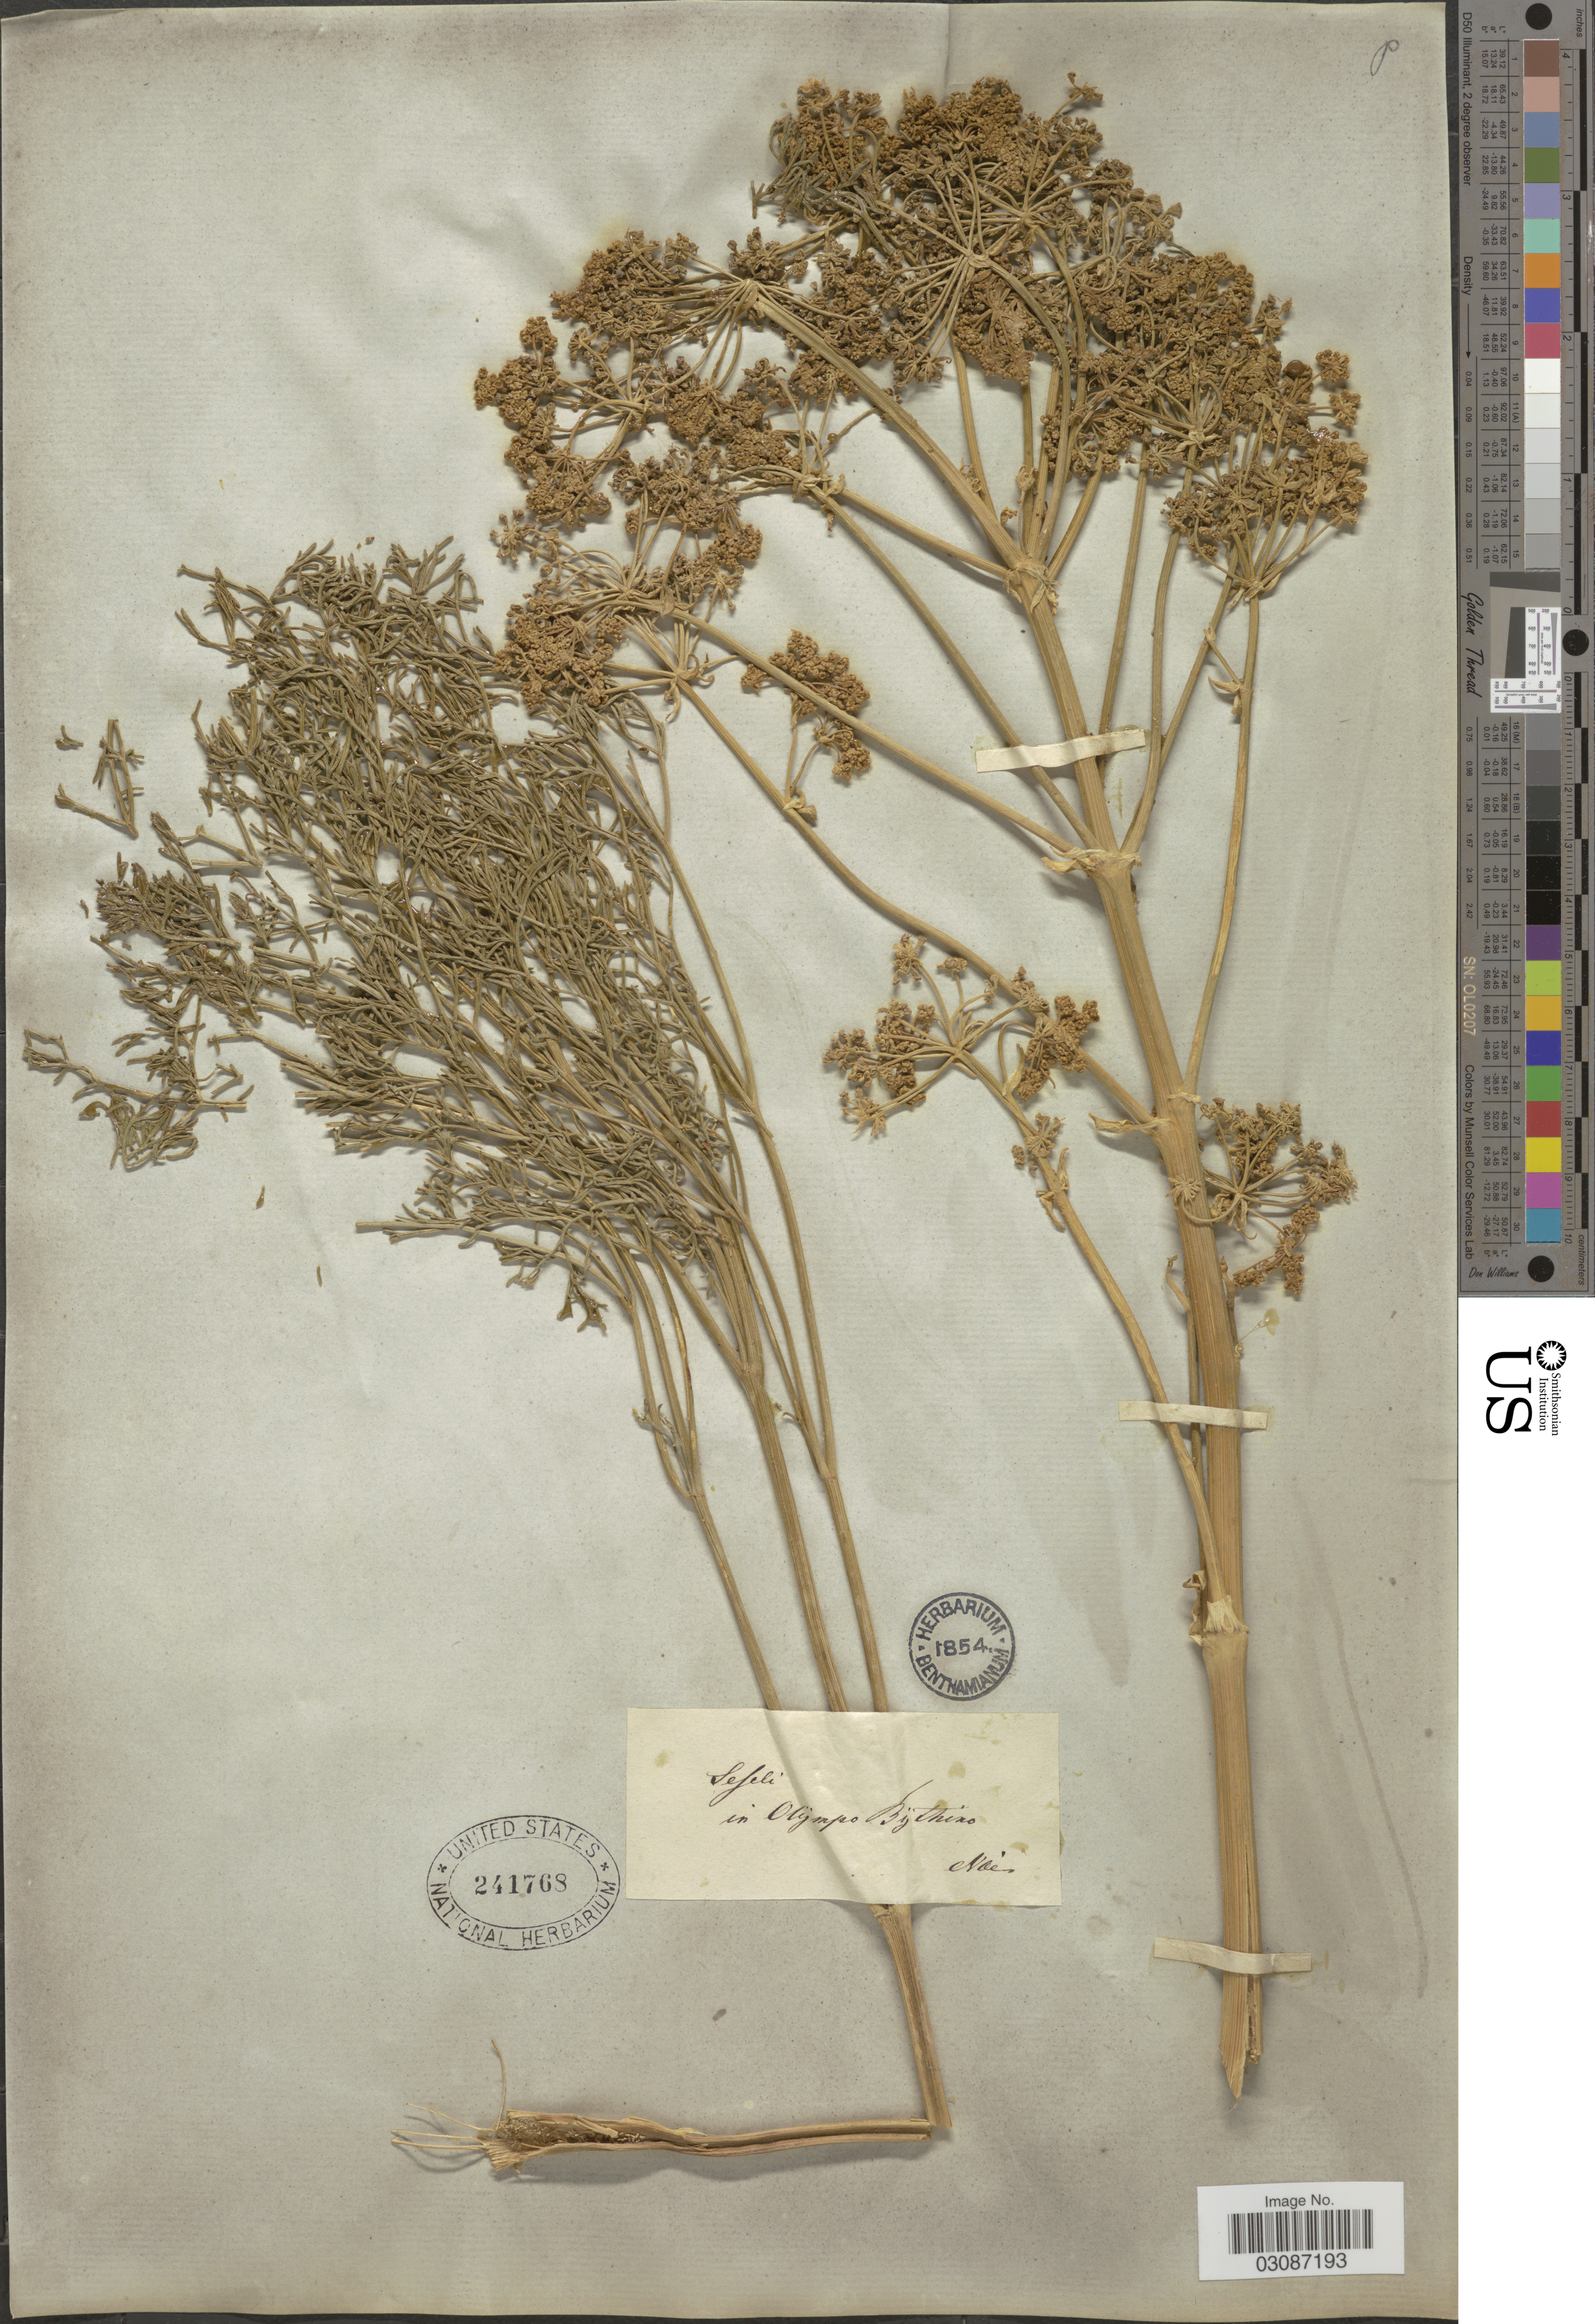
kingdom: Plantae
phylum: Tracheophyta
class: Magnoliopsida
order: Apiales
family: Apiaceae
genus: Seseli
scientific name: Seseli sp.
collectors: Naes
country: Turkey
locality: In Olympo Bythino.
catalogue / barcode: US 241768